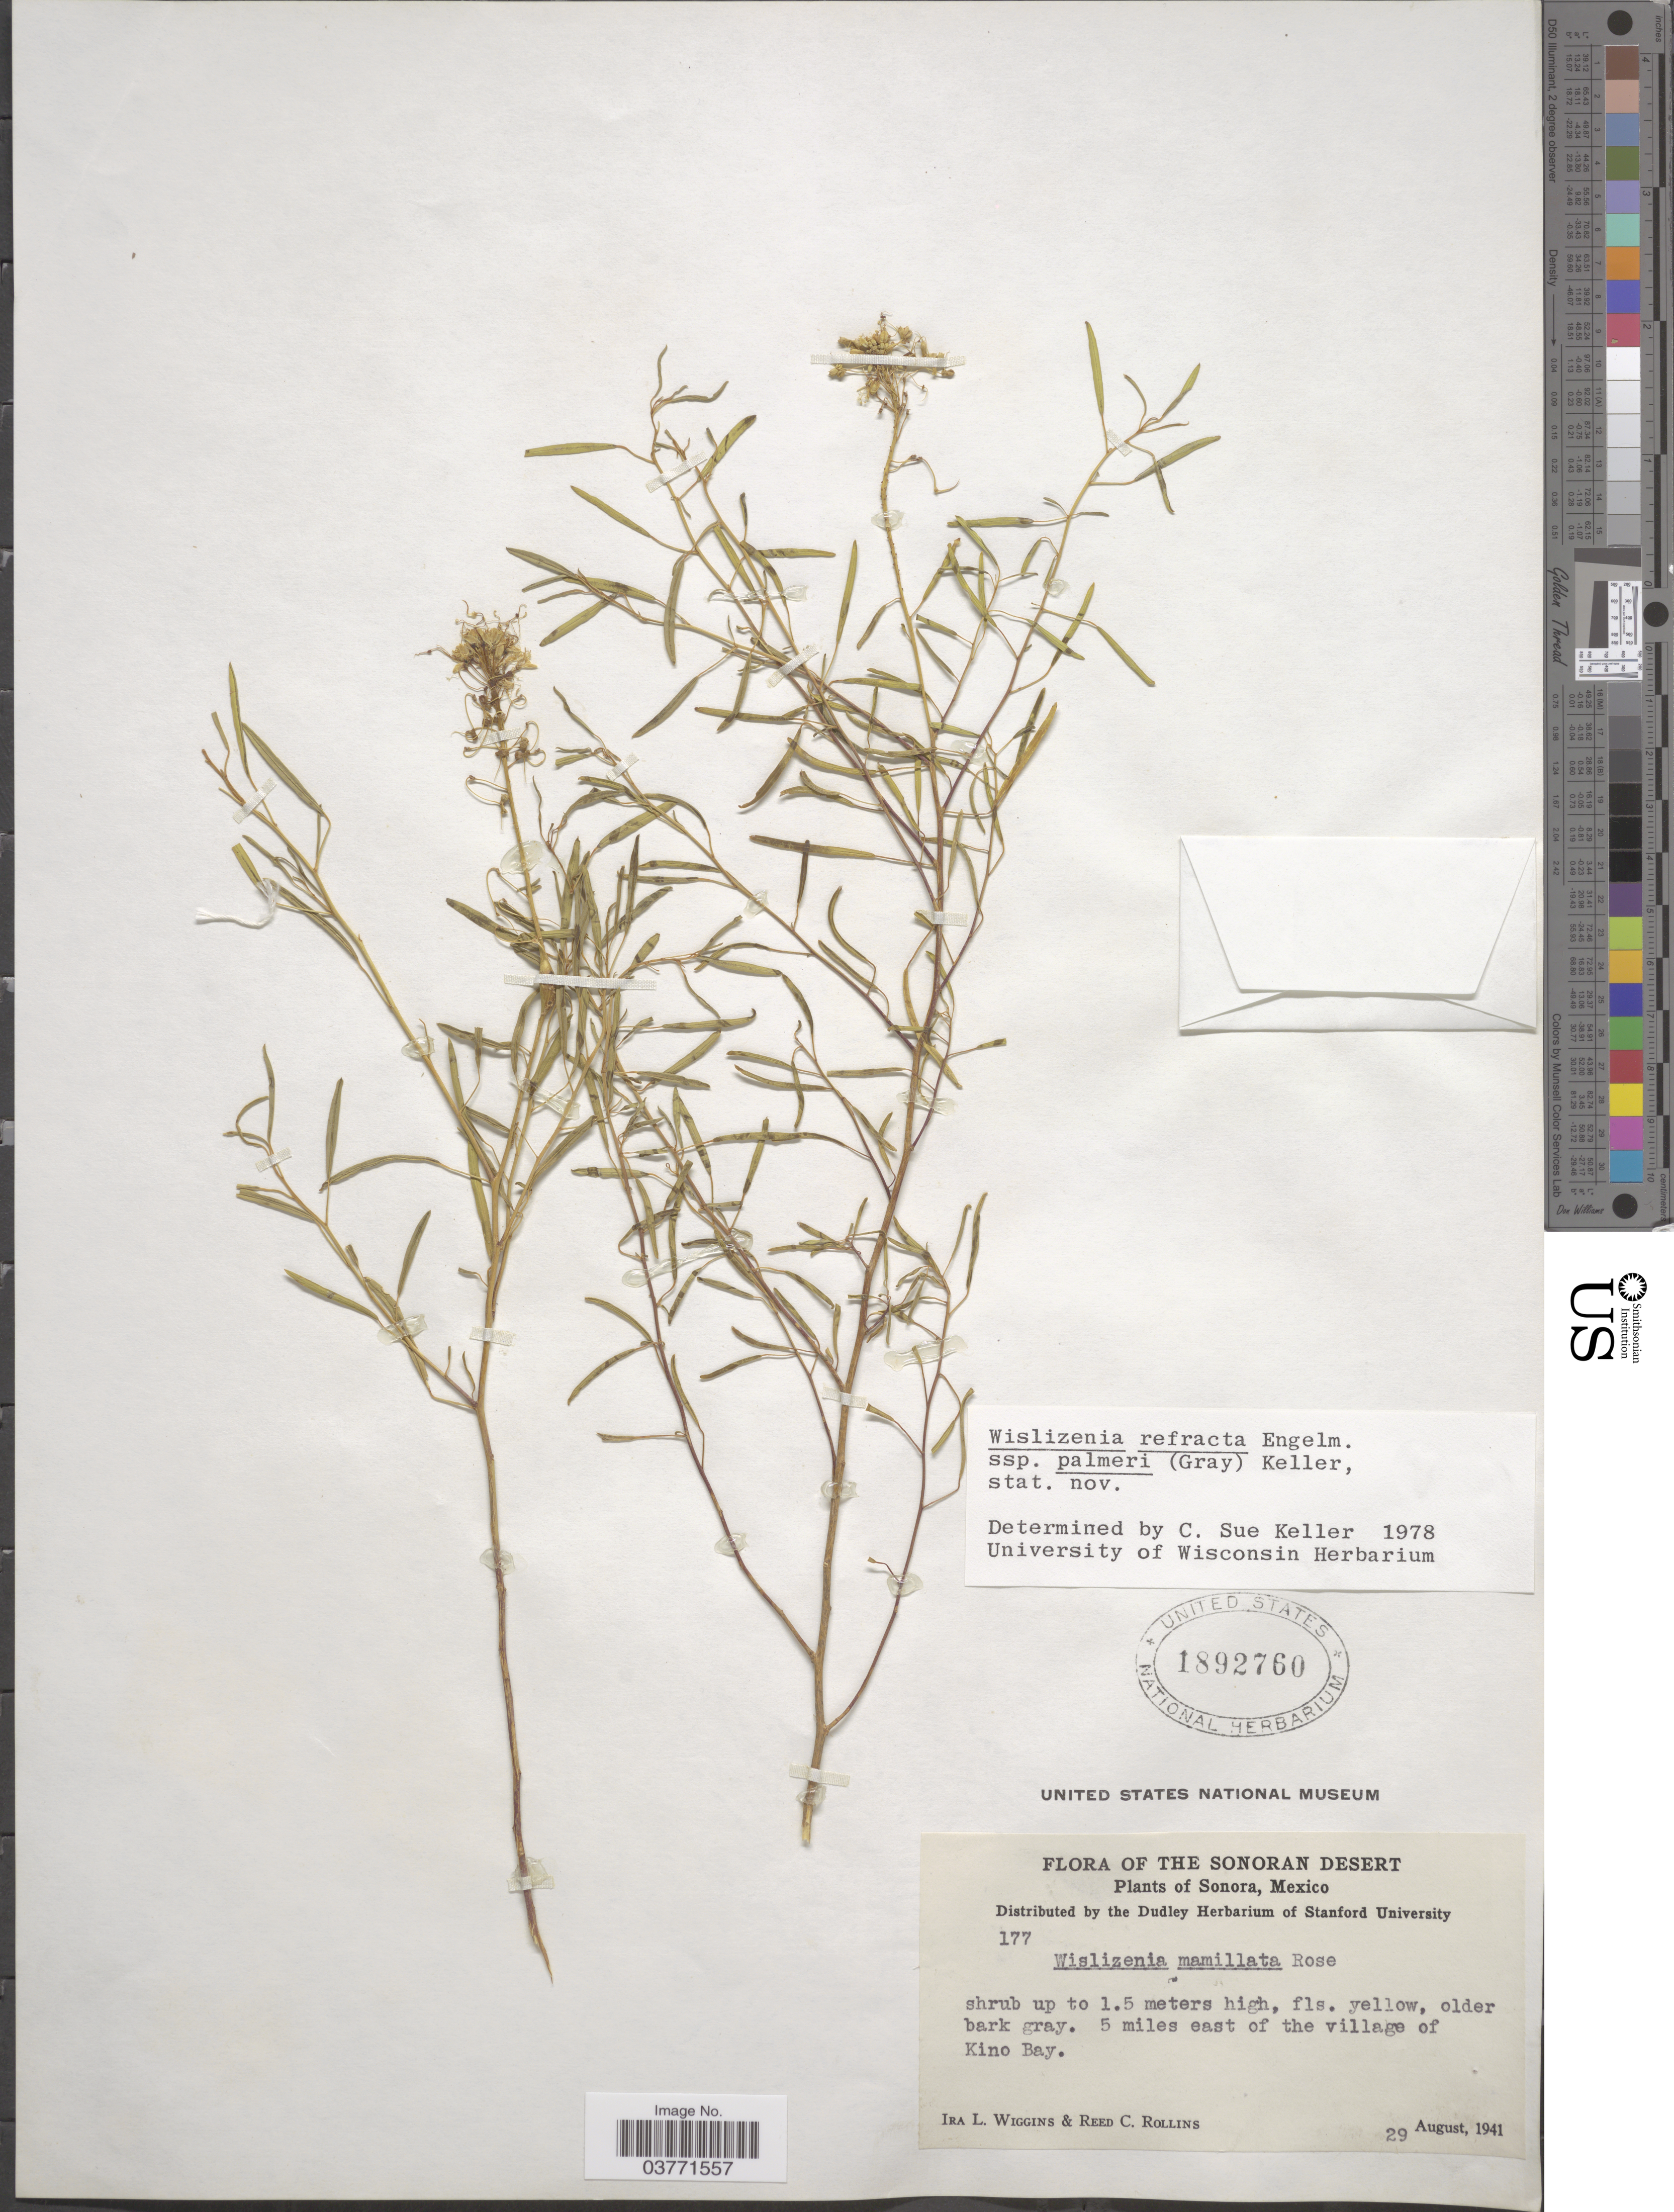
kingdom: Plantae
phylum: Tracheophyta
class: Magnoliopsida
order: Brassicales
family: Cleomaceae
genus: Cleomella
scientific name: Cleomella palmeri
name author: (A. Gray) J.C. Hall & Roalson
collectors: I. L. Wiggins & R. C. Rollins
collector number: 177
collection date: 1941-08-29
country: Mexico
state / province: Sonora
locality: The Sonoran Desert. 5 miles east of the village of Kino Bay.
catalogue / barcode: US 1892760